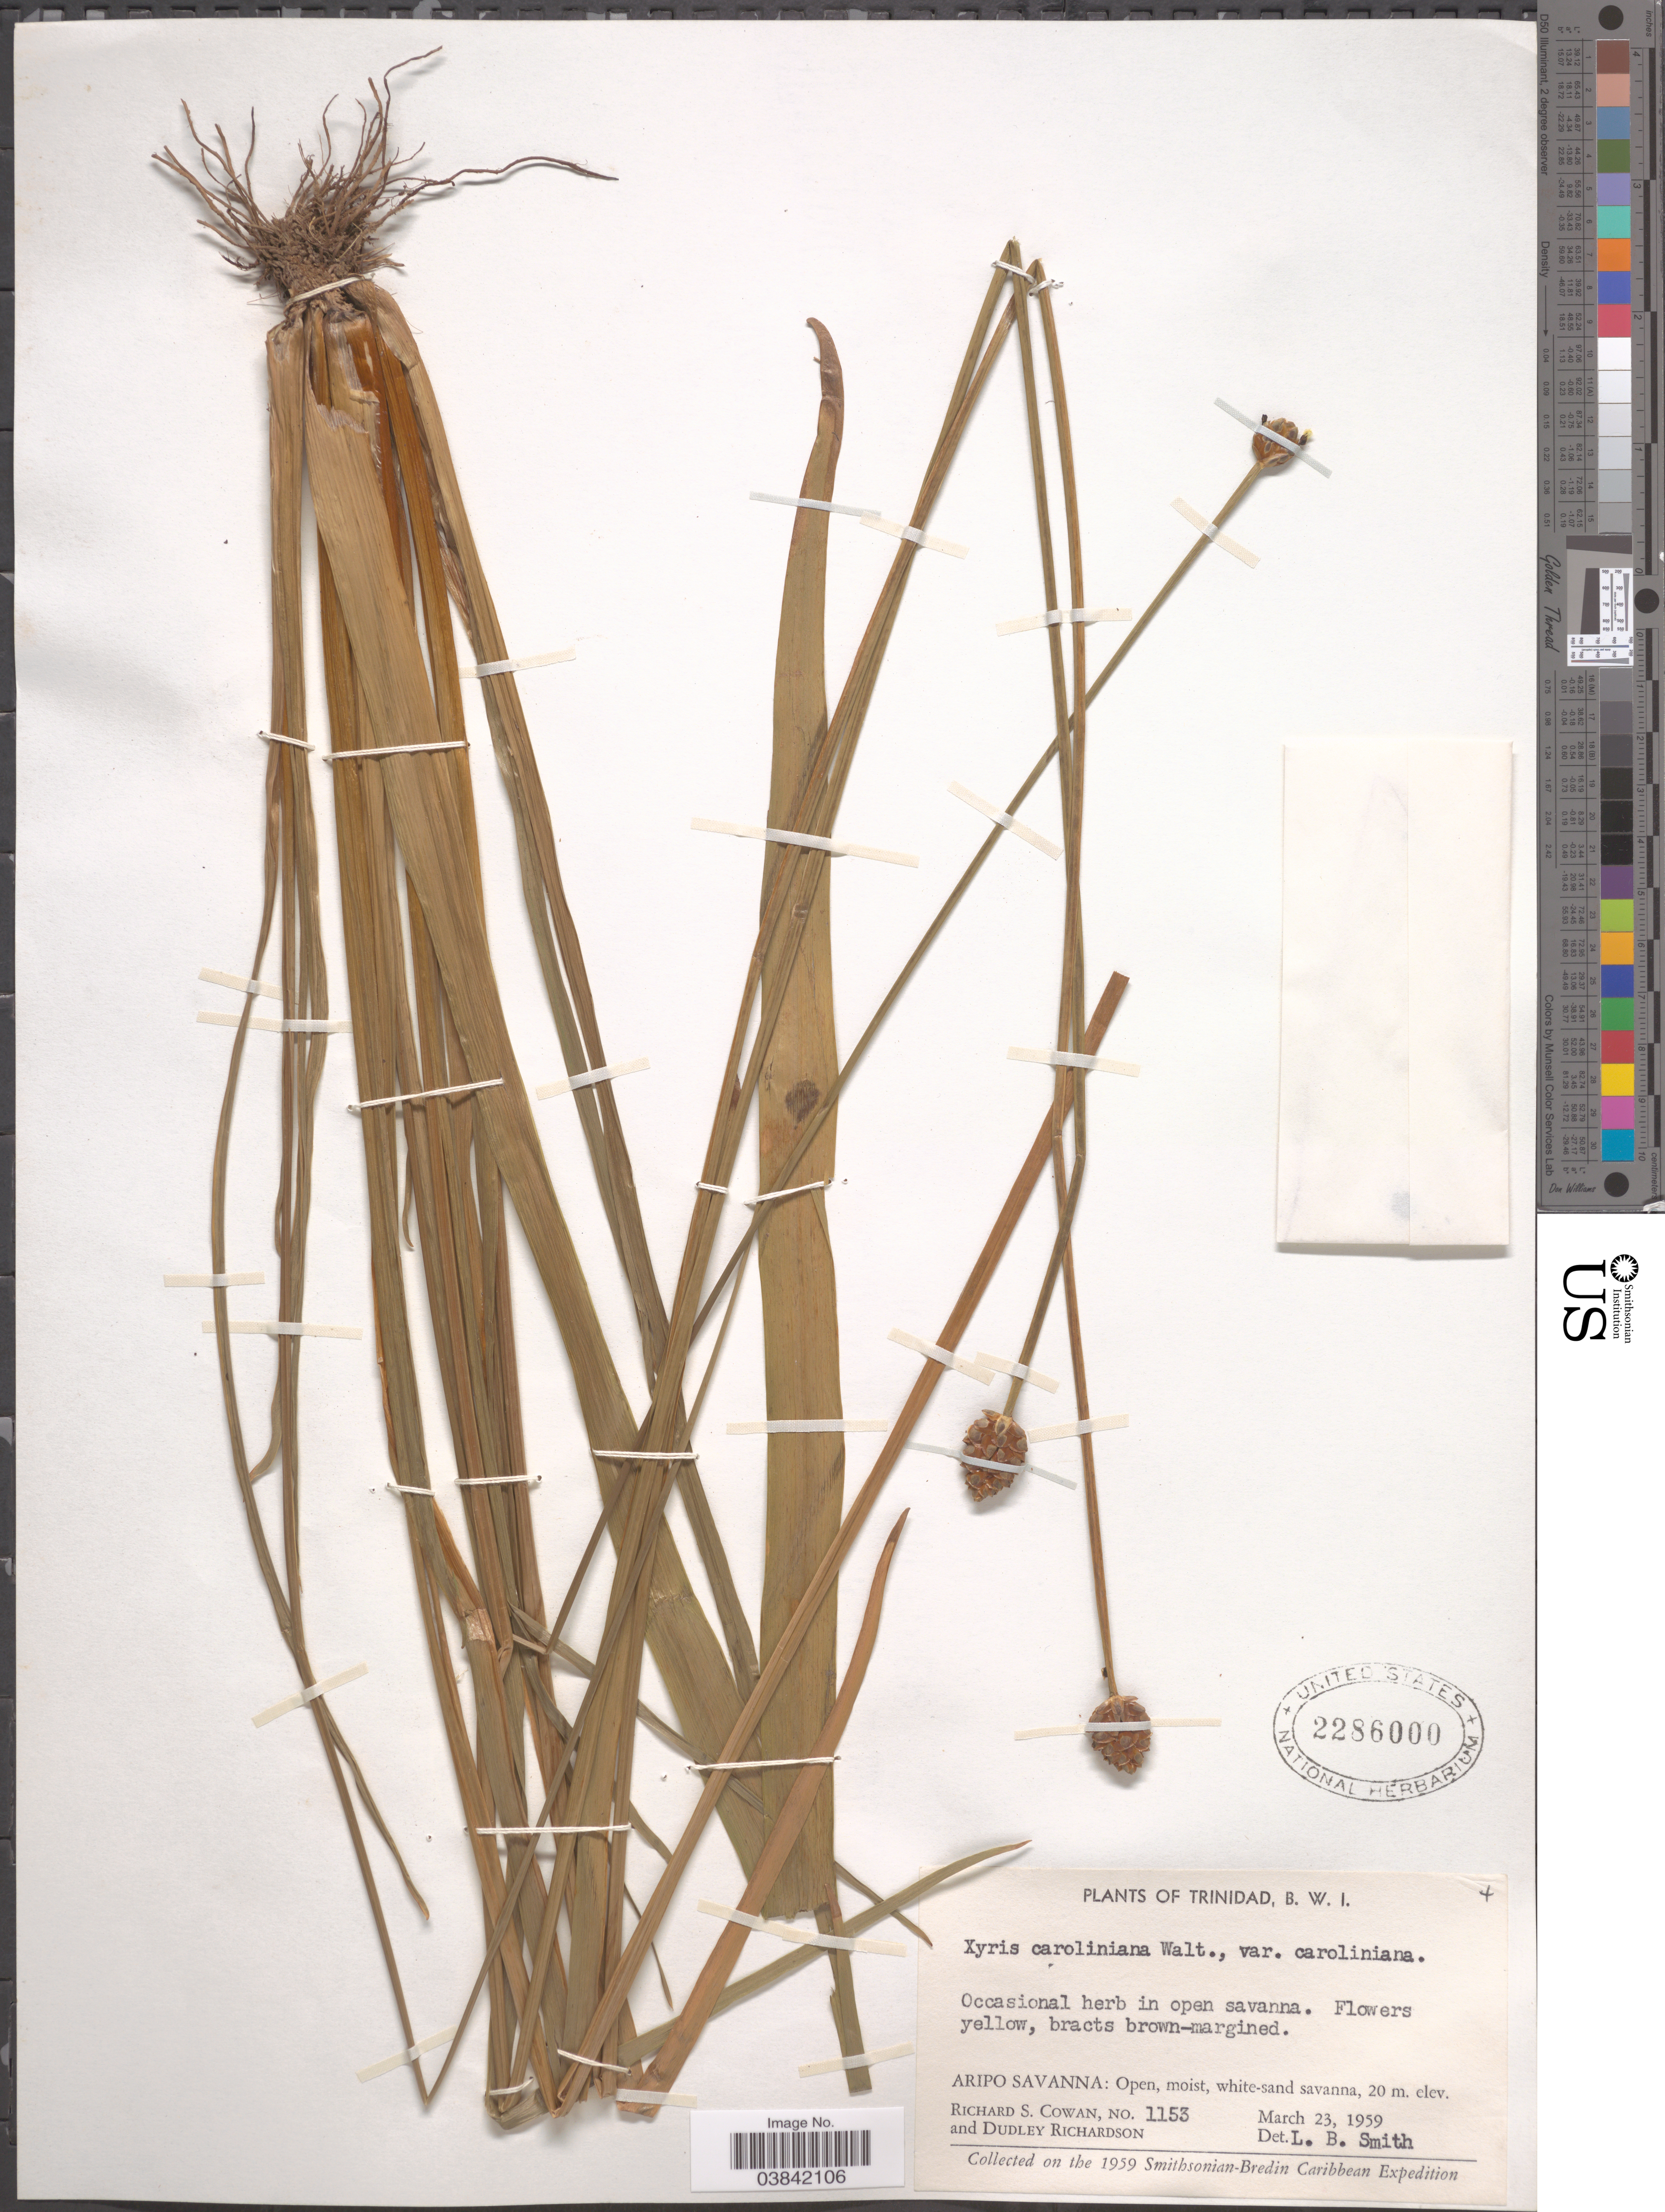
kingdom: Plantae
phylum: Tracheophyta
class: Liliopsida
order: Poales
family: Xyridaceae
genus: Xyris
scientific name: Xyris caroliniana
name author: Walter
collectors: R. S. Cowan & D. Richardson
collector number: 1153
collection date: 1959-03-23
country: Trinidad and Tobago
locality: Trinidad, B. W. I. Aripo Savanna.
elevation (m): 20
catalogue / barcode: US 2286000